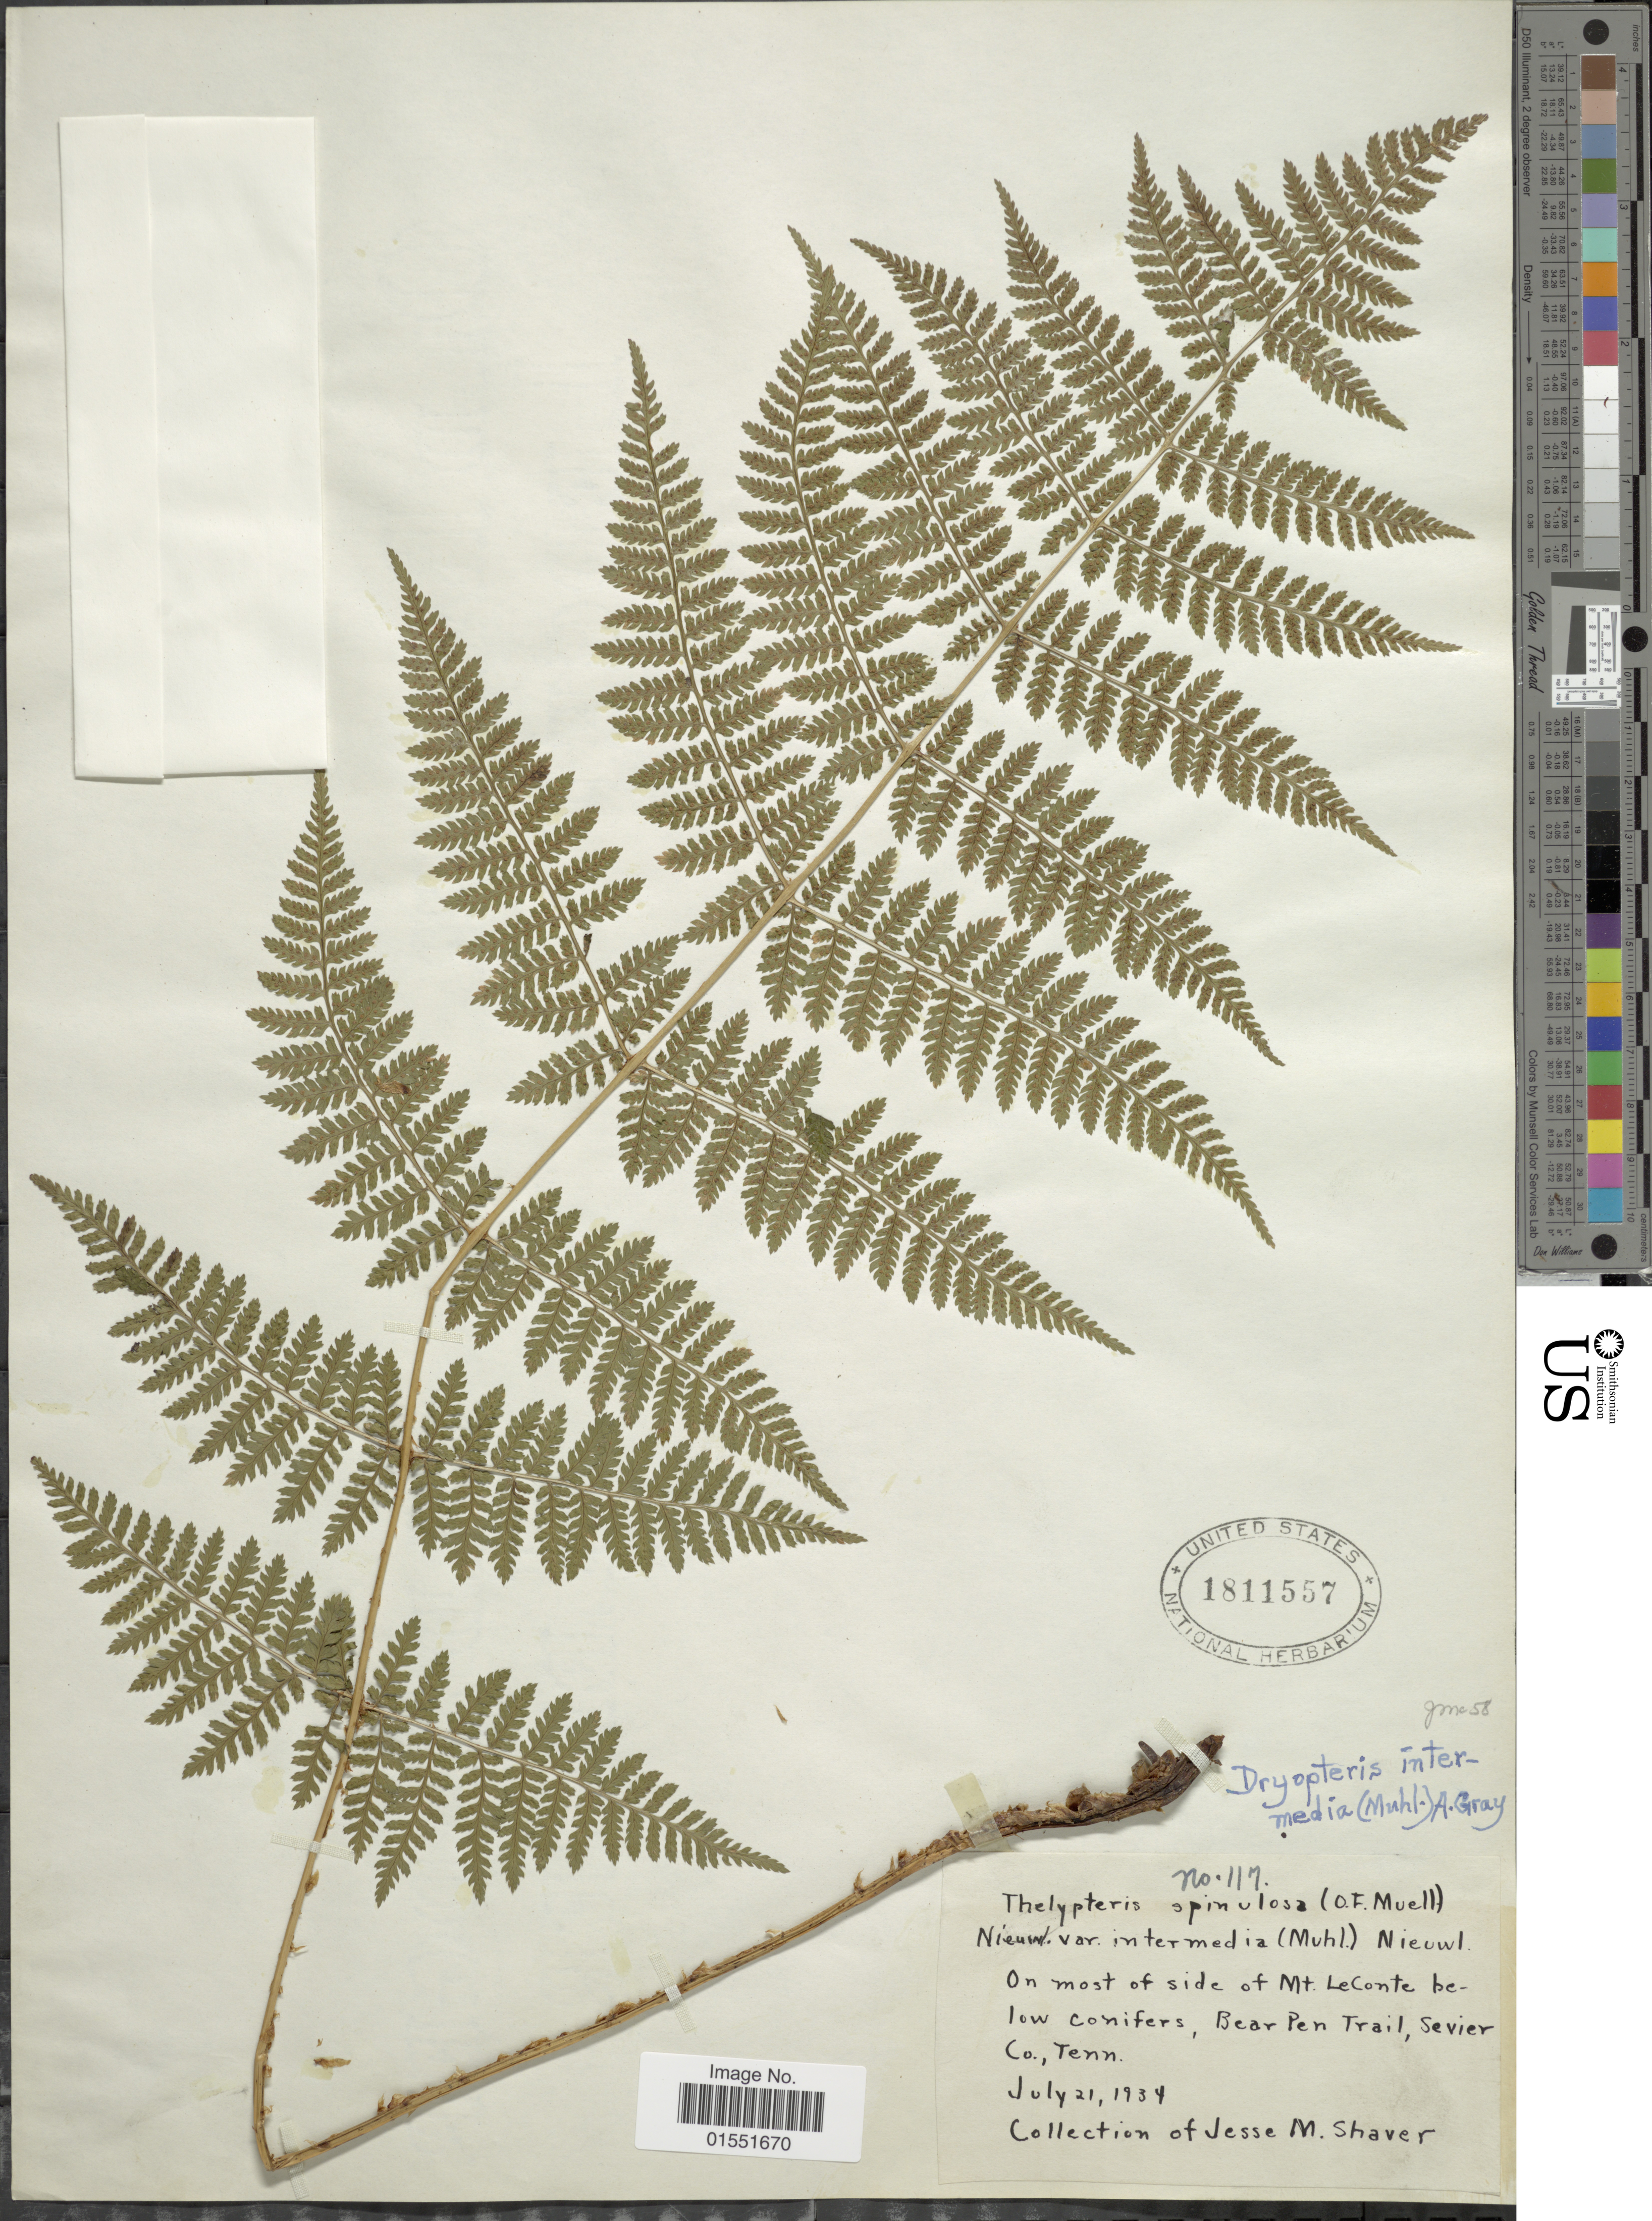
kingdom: Plantae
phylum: Tracheophyta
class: Polypodiopsida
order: Polypodiales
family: Dryopteridaceae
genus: Dryopteris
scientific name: Dryopteris intermedia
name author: (Muhl.) A. Gray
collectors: J. Shaver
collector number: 117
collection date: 1934-07-21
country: United States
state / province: Tennessee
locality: On most of side of Mt. LeConte below conifers, Bear Pen Trail, Sevier Co., Tenn.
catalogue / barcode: US 1811557